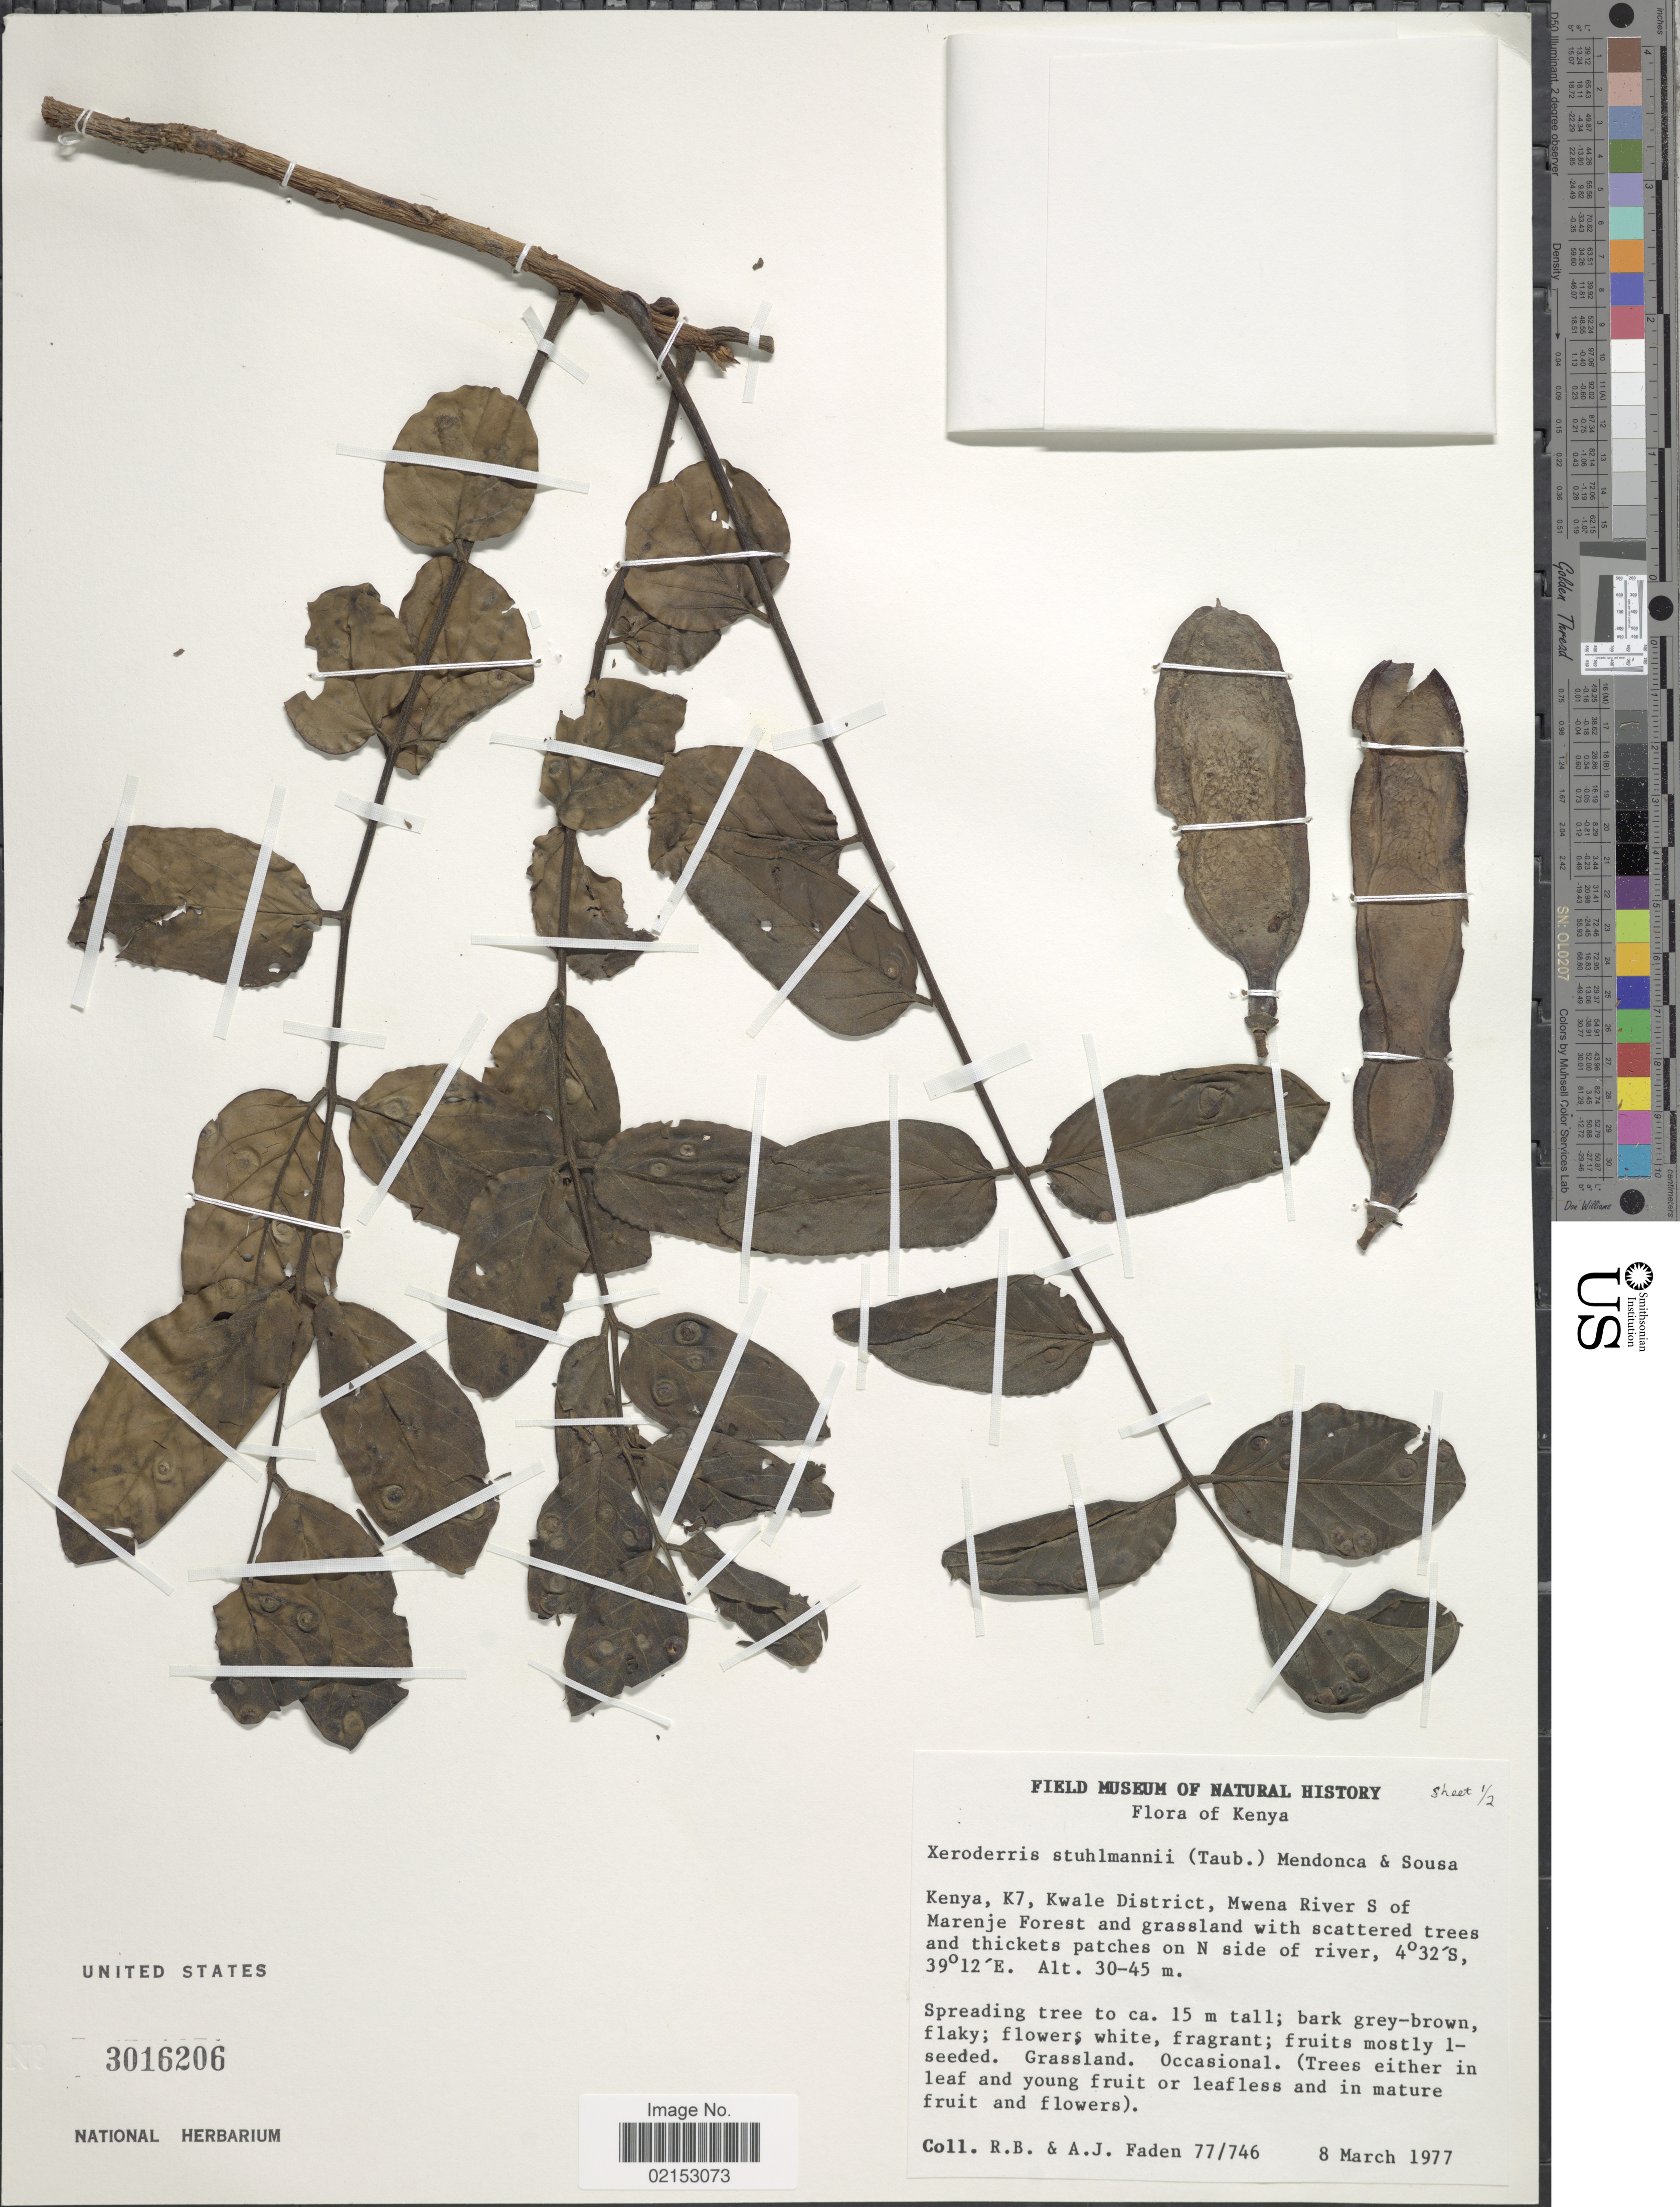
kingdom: Plantae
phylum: Tracheophyta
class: Magnoliopsida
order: Fabales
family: Fabaceae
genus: Xeroderris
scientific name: Xeroderris stuhlmannii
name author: (Taub.) Mendonça & E.C. Sousa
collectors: R. B. Faden & A. J. Faden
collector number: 77/746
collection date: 1977-03-08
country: Kenya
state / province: Kwale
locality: K7, Kwale District, Mwena River S of Marenje Forest and grassland with scattered trees and thicket patches on N side of river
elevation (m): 30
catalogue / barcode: US 3016206